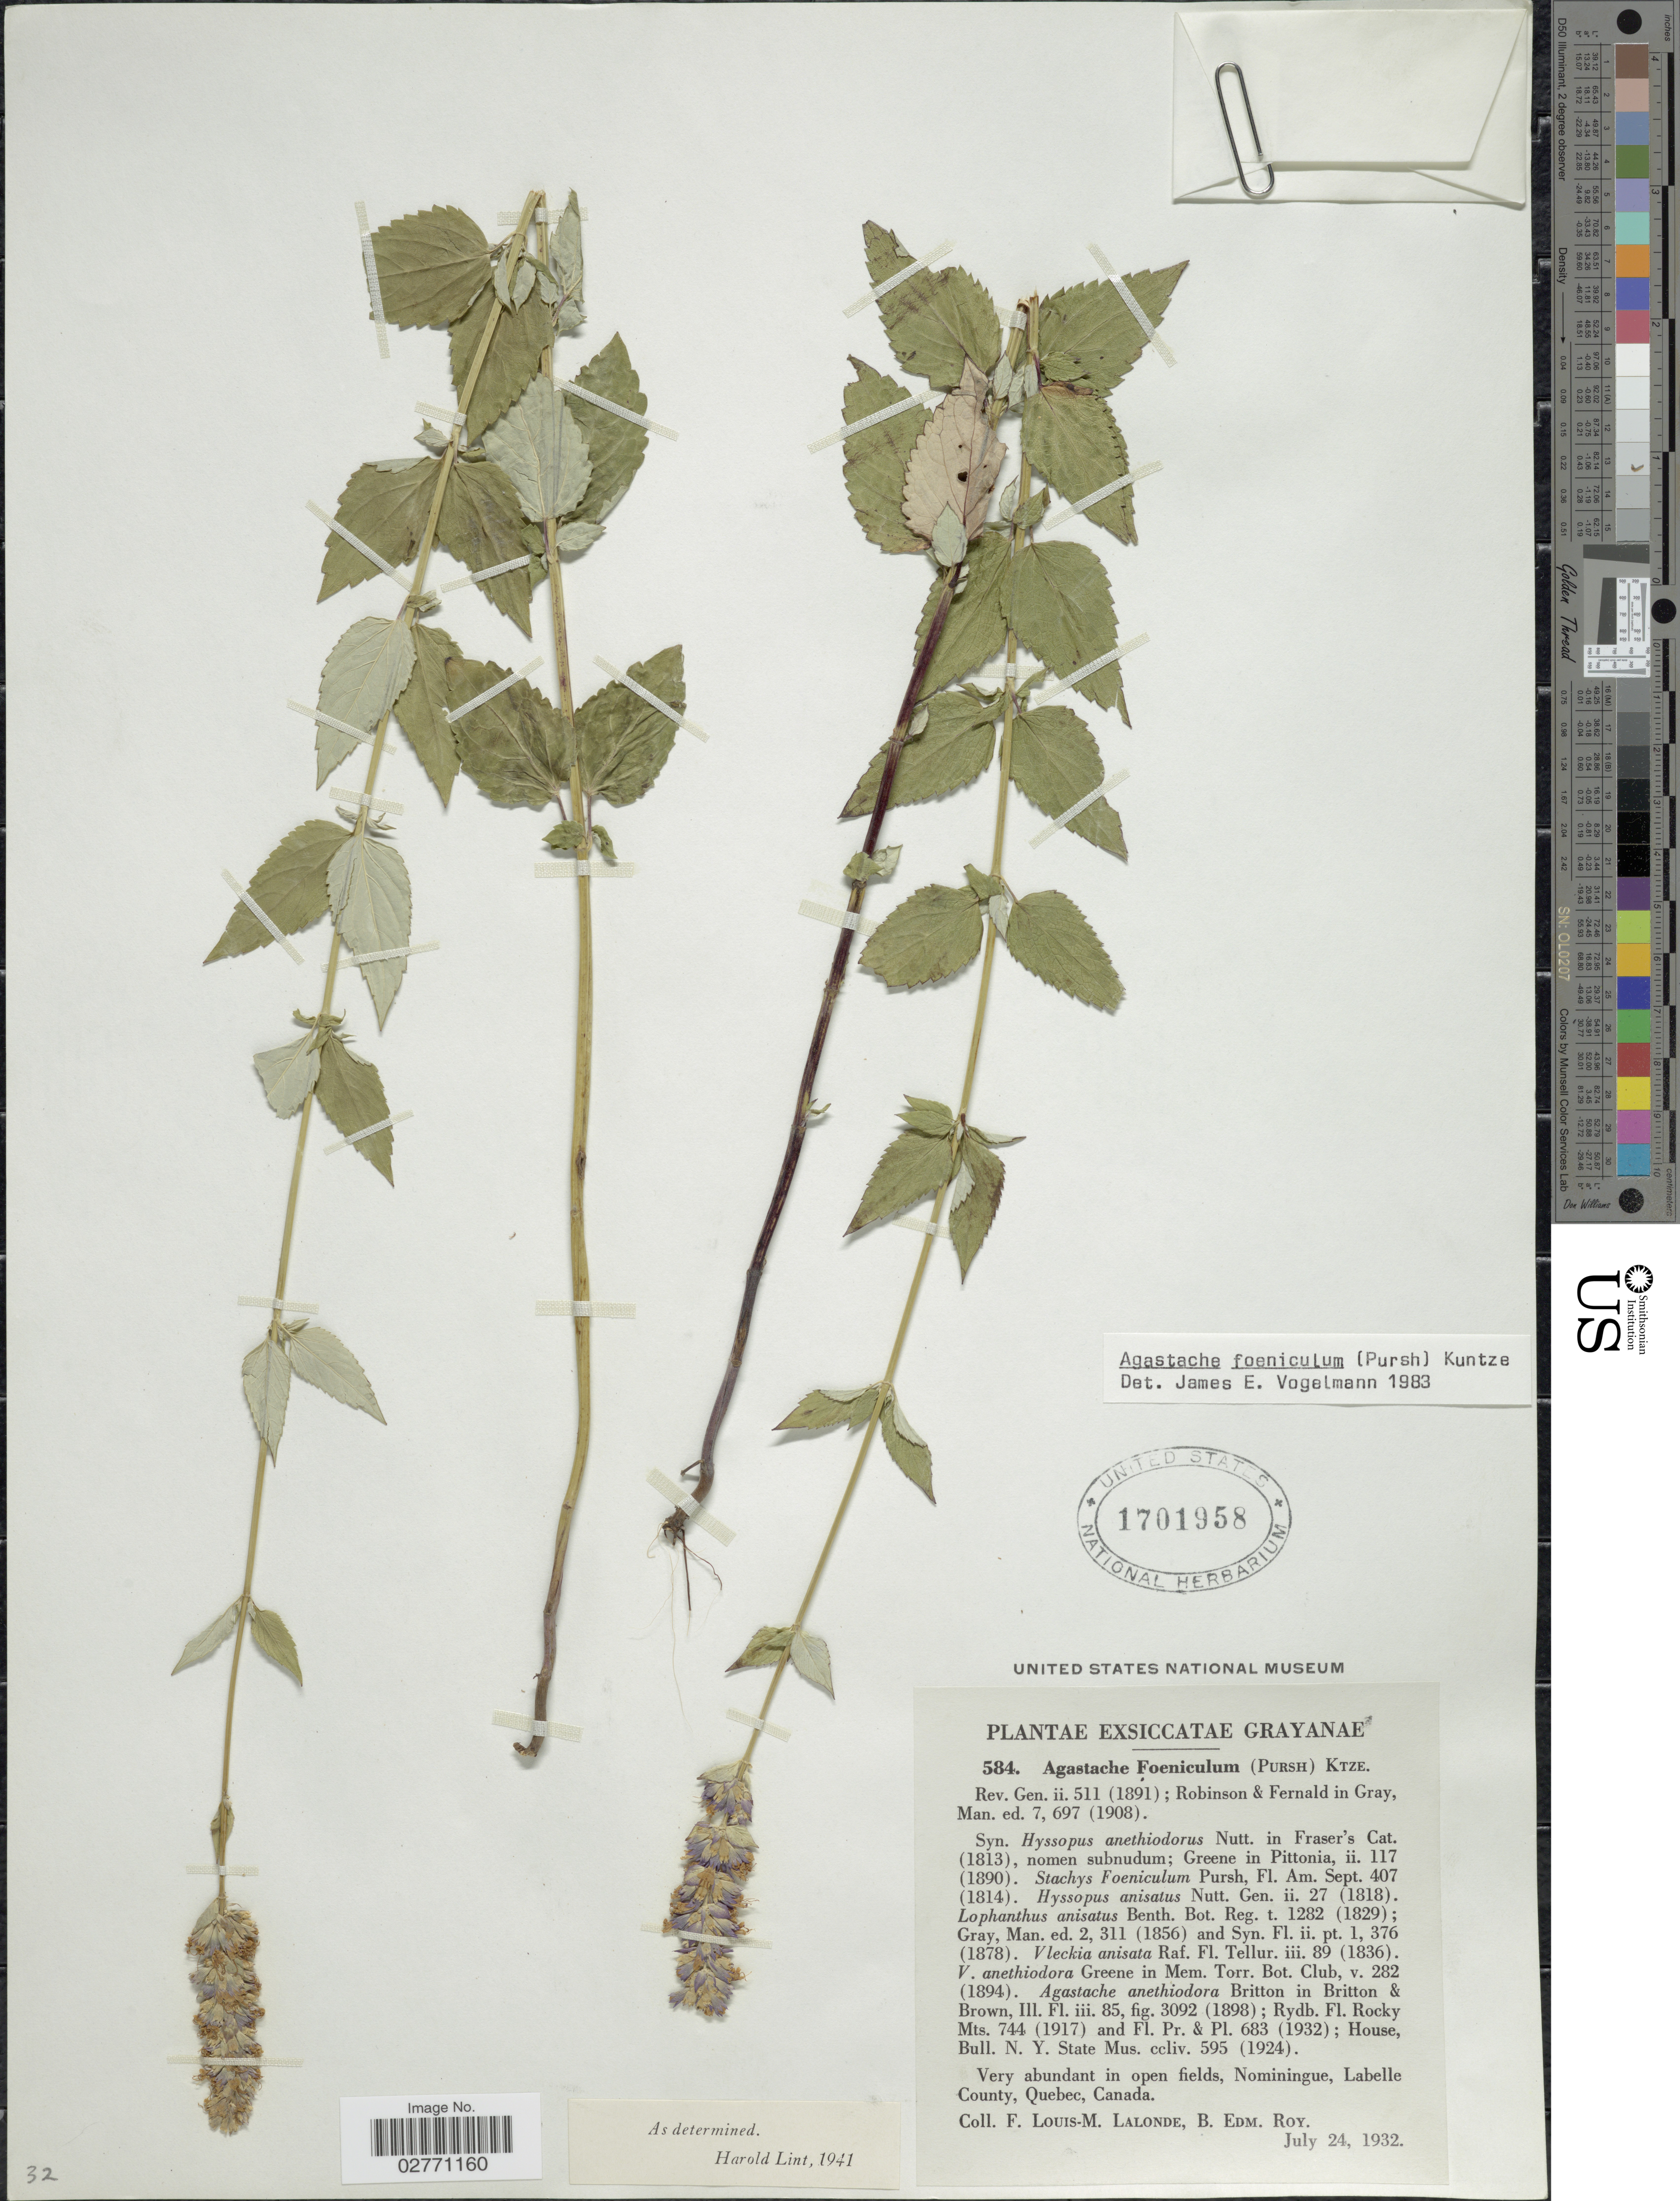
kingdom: Plantae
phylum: Tracheophyta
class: Magnoliopsida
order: Lamiales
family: Lamiaceae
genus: Agastache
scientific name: Agastache foeniculum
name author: (Pursh) Kuntze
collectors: L.-M. LaLonde & B. Roy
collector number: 584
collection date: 1932-07-24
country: Canada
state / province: Quebec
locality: Very abundant in open fields, Nominingue, Labelle County.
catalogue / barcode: US 1701958